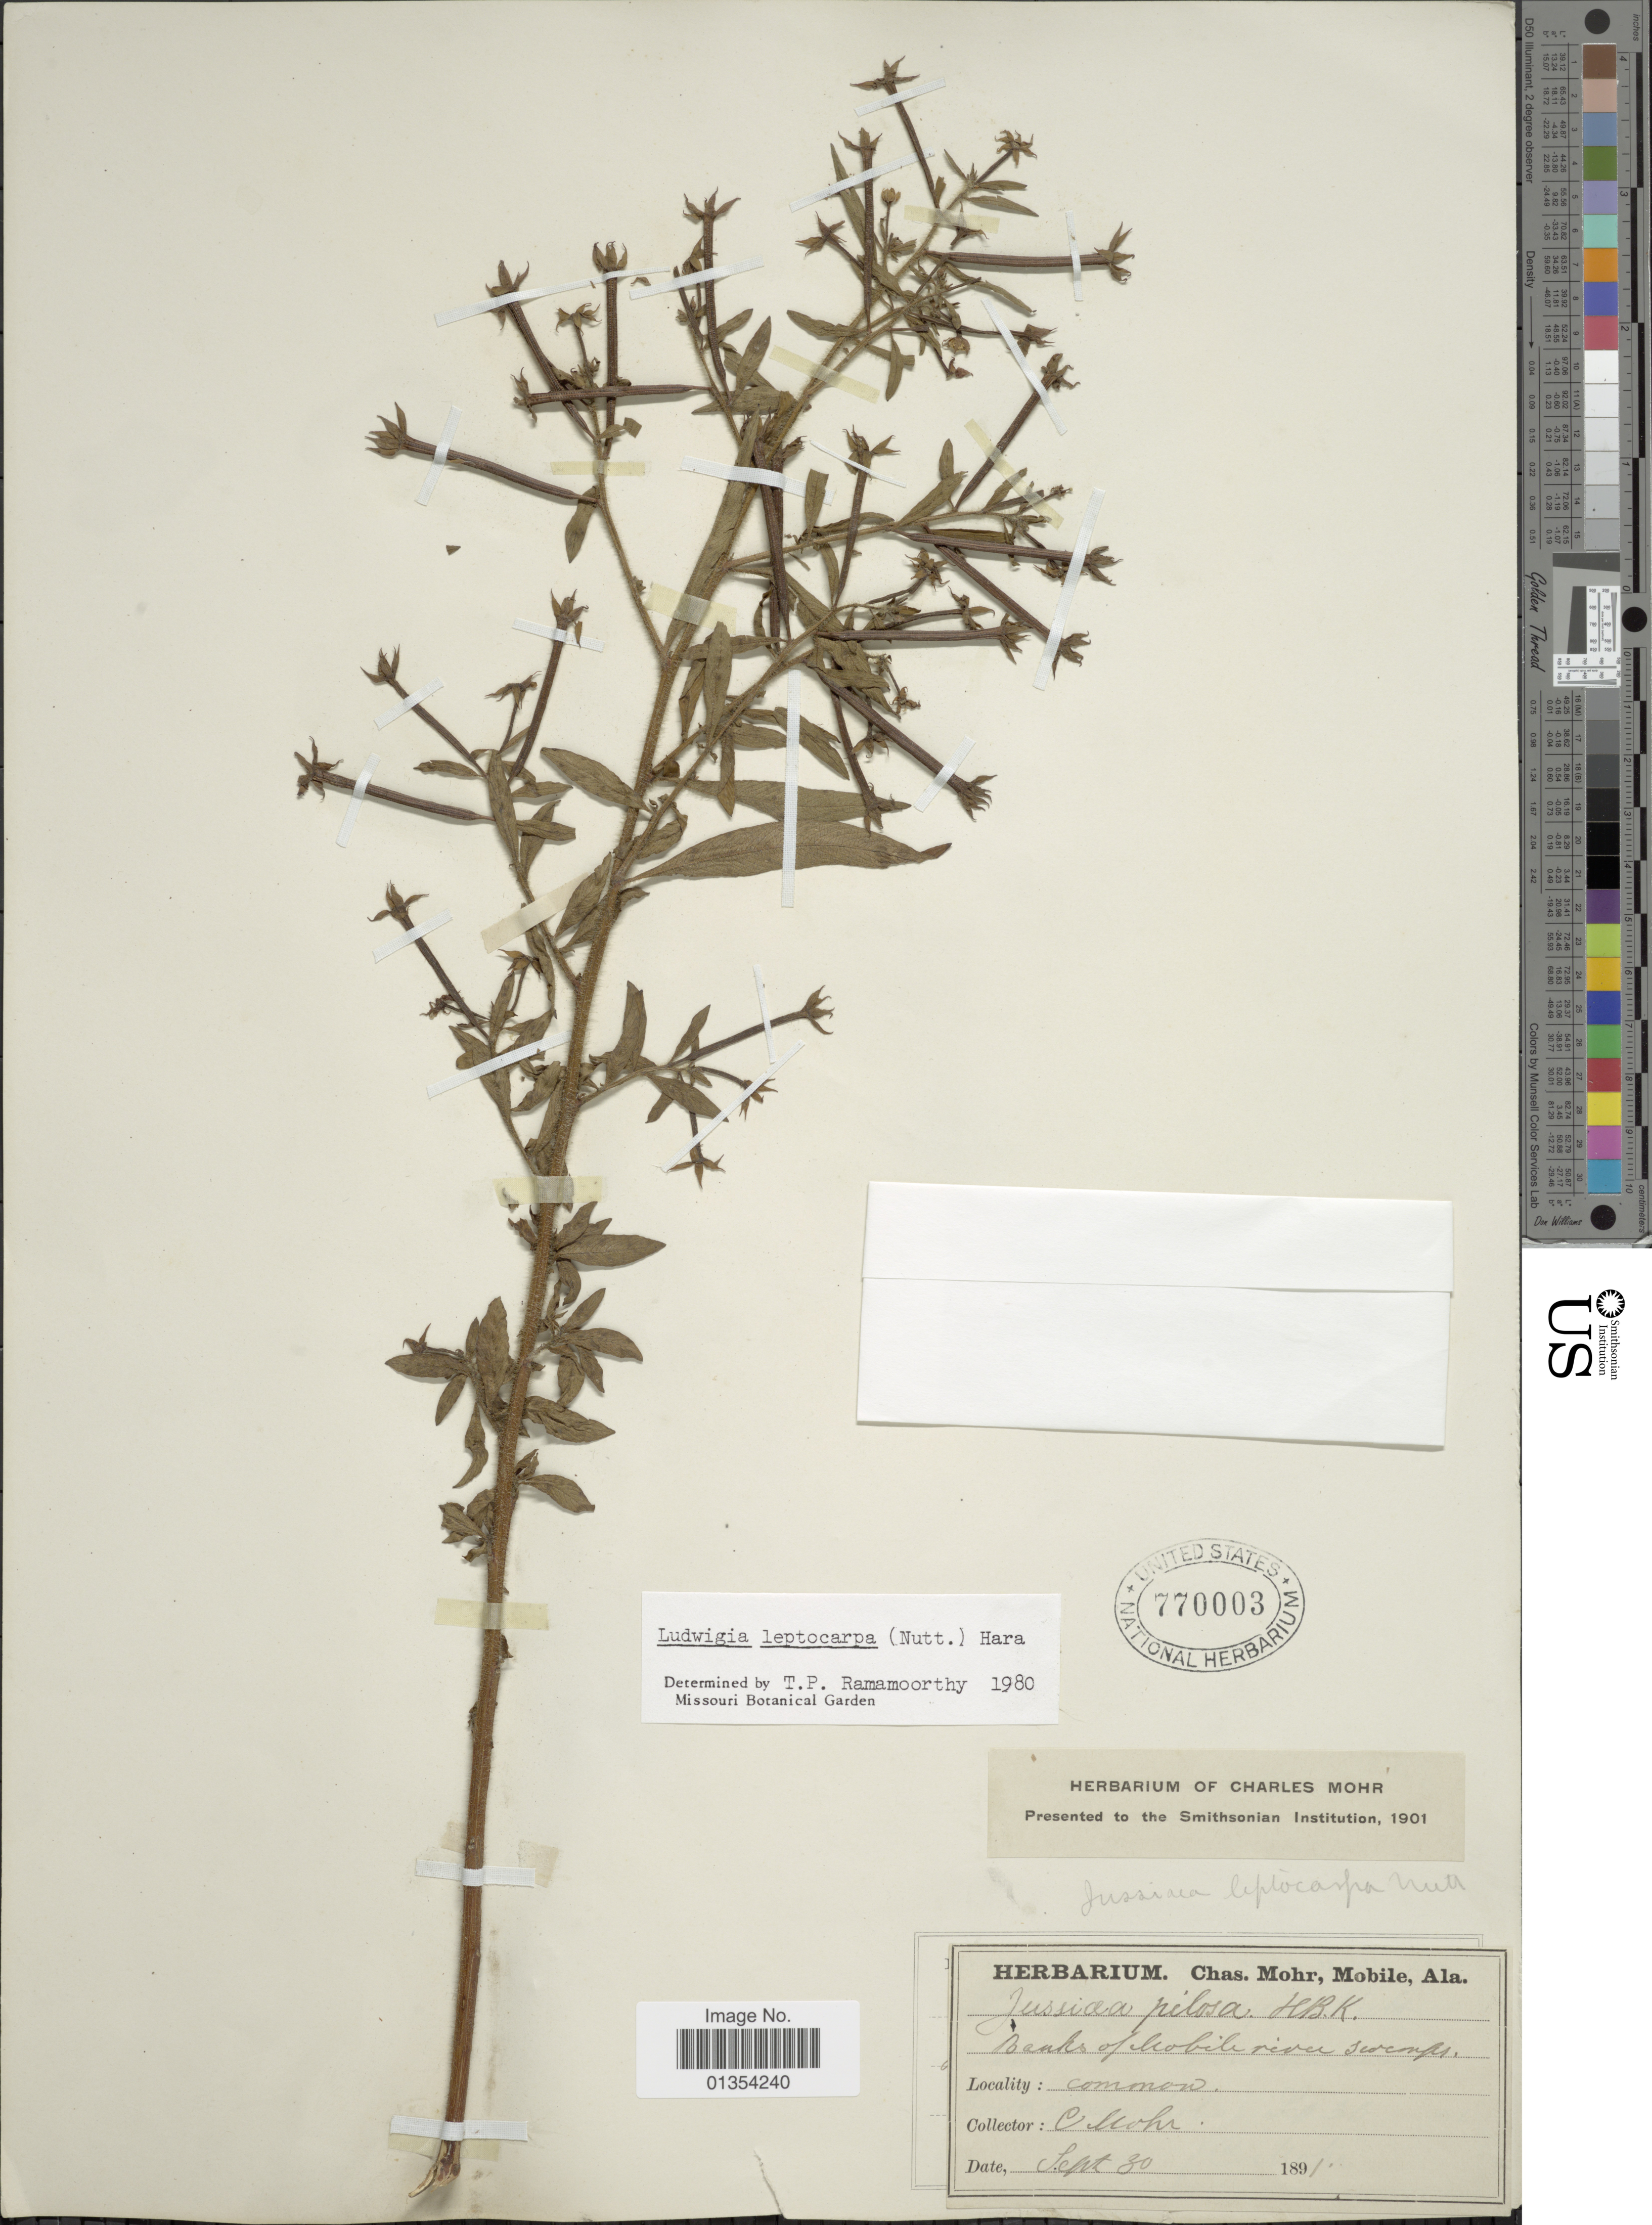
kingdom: Plantae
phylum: Tracheophyta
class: Magnoliopsida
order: Myrtales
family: Onagraceae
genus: Ludwigia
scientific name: Ludwigia leptocarpa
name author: (Nutt.) H. Hara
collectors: C. T. Mohr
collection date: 1891-09-30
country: United States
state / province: Alabama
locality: Banks of Mobile river swamps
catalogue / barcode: US 770003